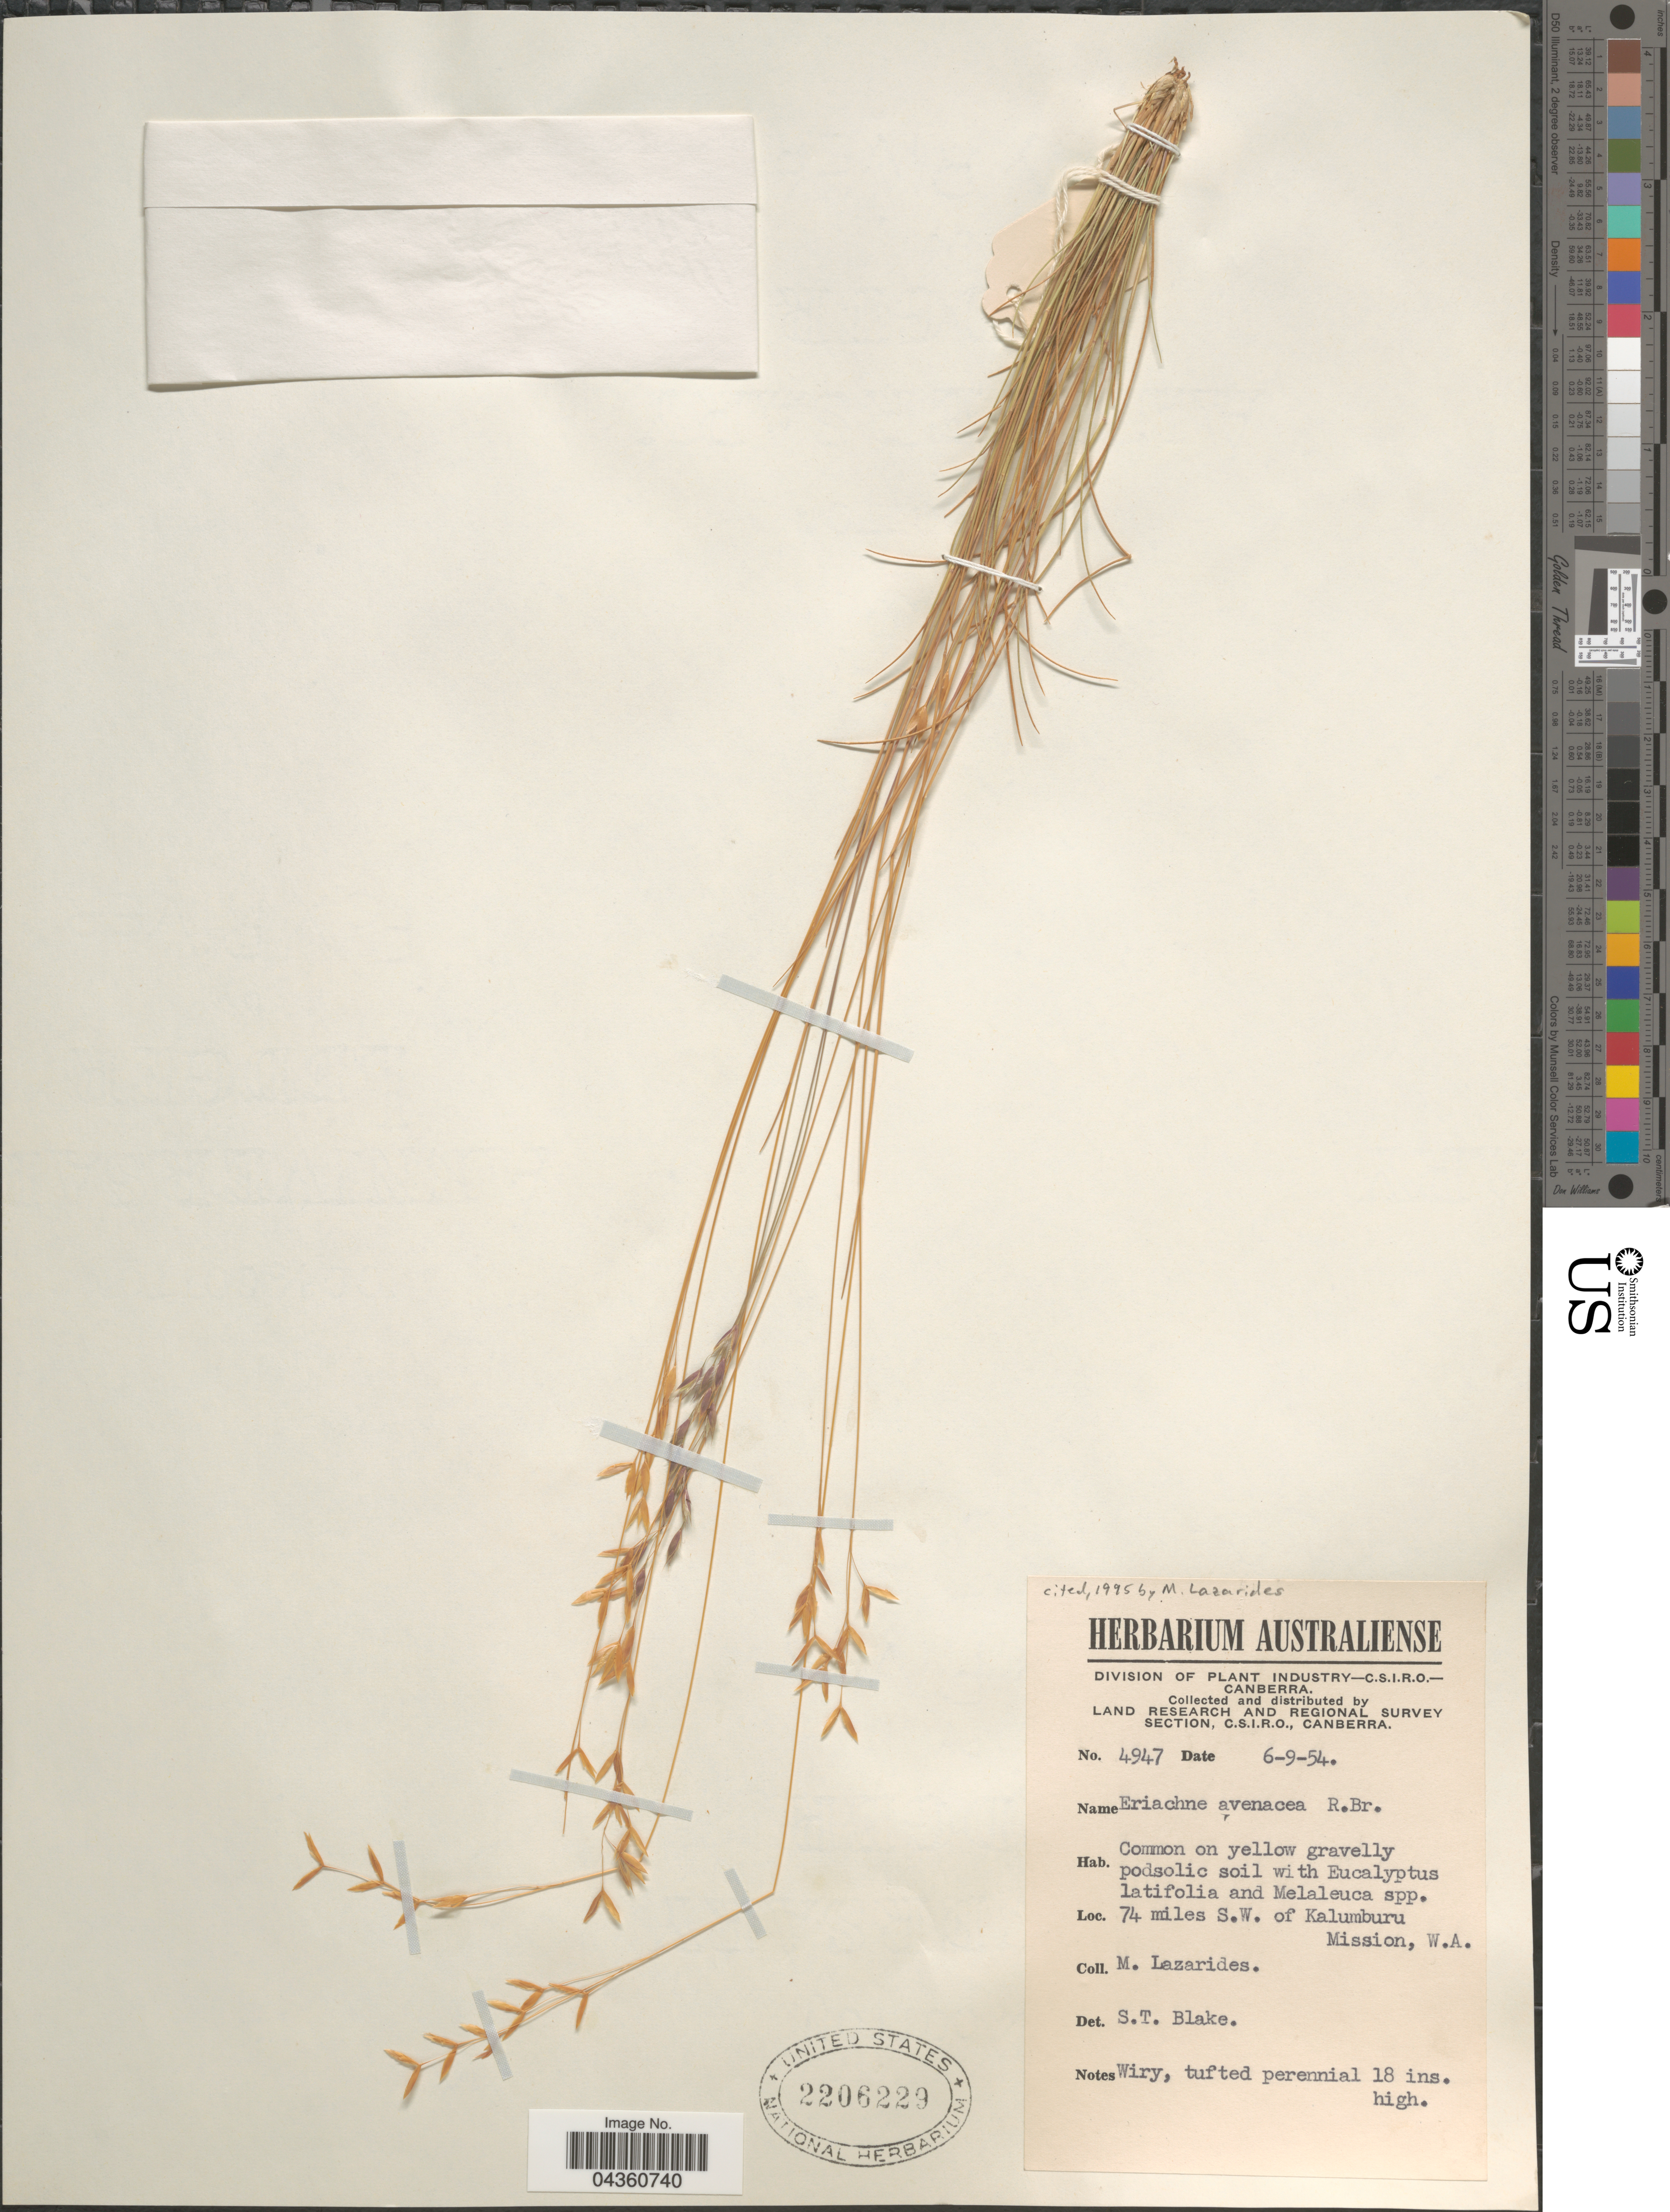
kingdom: Plantae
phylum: Tracheophyta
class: Liliopsida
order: Poales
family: Poaceae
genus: Eriachne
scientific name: Eriachne avenacea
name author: R. Br.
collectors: M. Lazarides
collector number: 4947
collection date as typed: Transcribed d/m/y: 6/9/54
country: Australia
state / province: Western Australia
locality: Land Research and Regional Survey Section. 74 miles S.W. of Kalumburu Mission.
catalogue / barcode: US 2206229